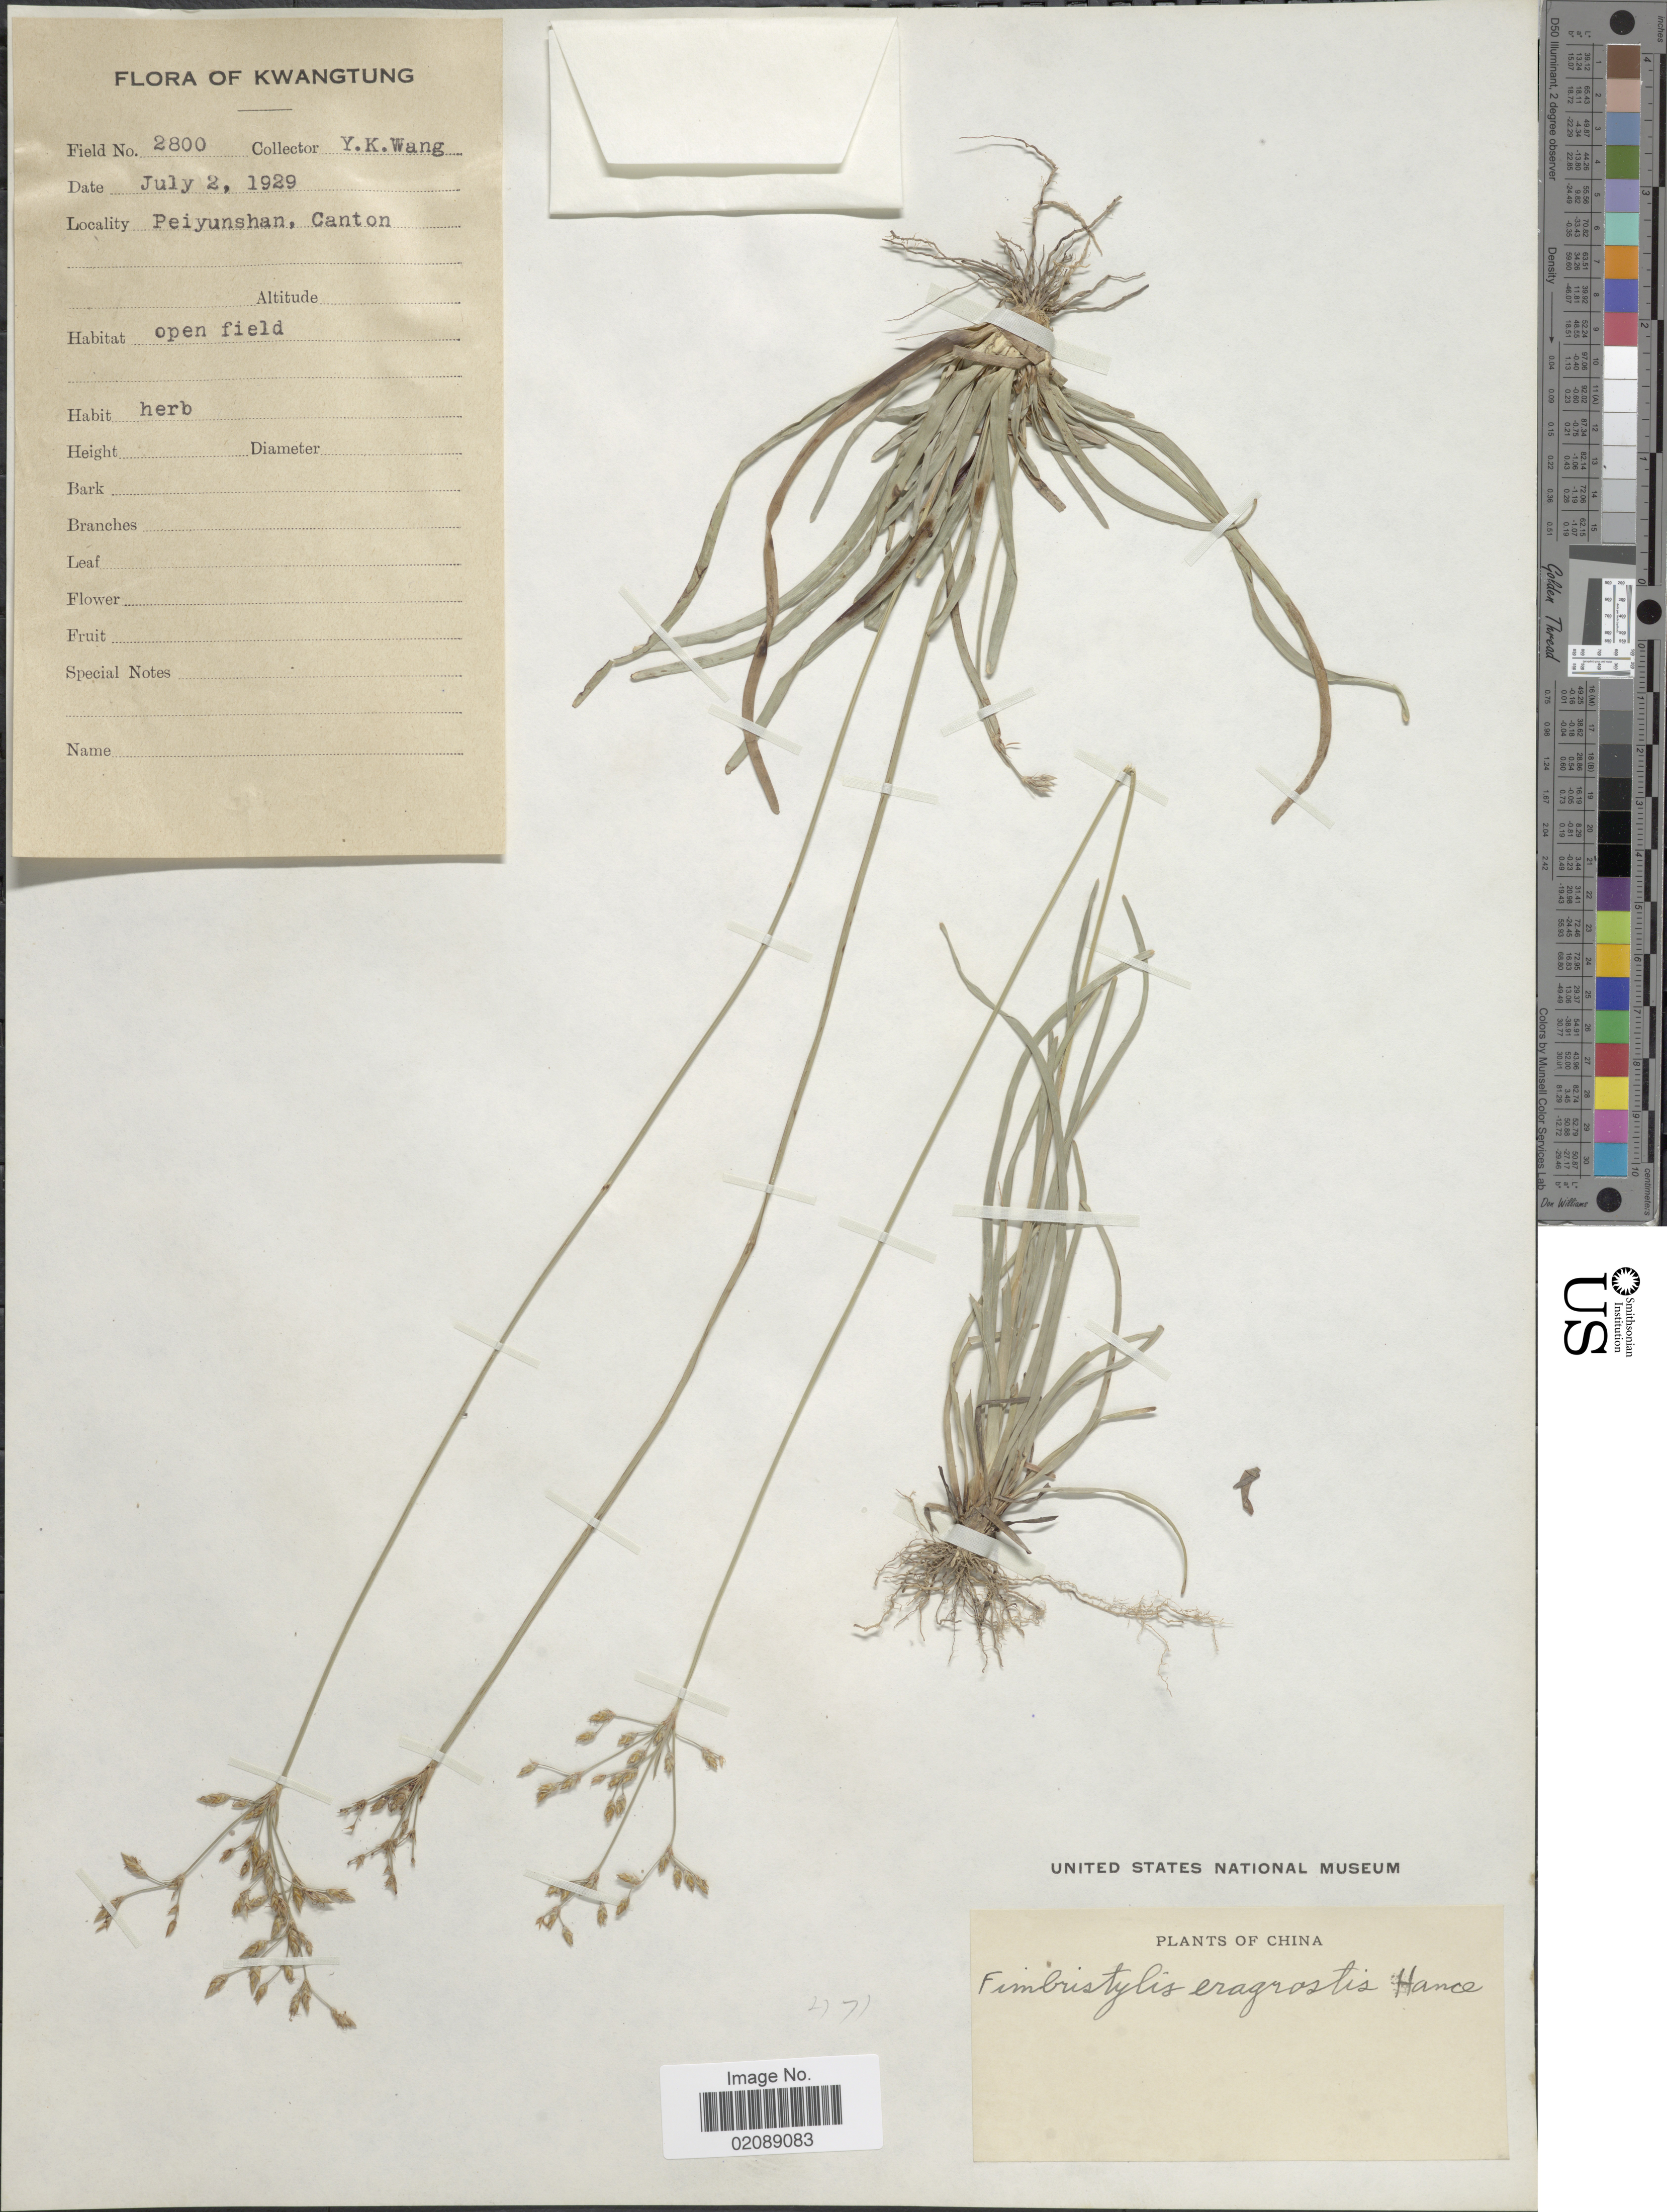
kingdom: Plantae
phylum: Tracheophyta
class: Liliopsida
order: Poales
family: Cyperaceae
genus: Fimbristylis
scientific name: Fimbristylis eragrostis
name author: (Nees) Hance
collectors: Y. Wang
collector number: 2800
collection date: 1929-07-02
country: China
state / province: Guangdong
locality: Kwangtung, Peiyunshan, Canton